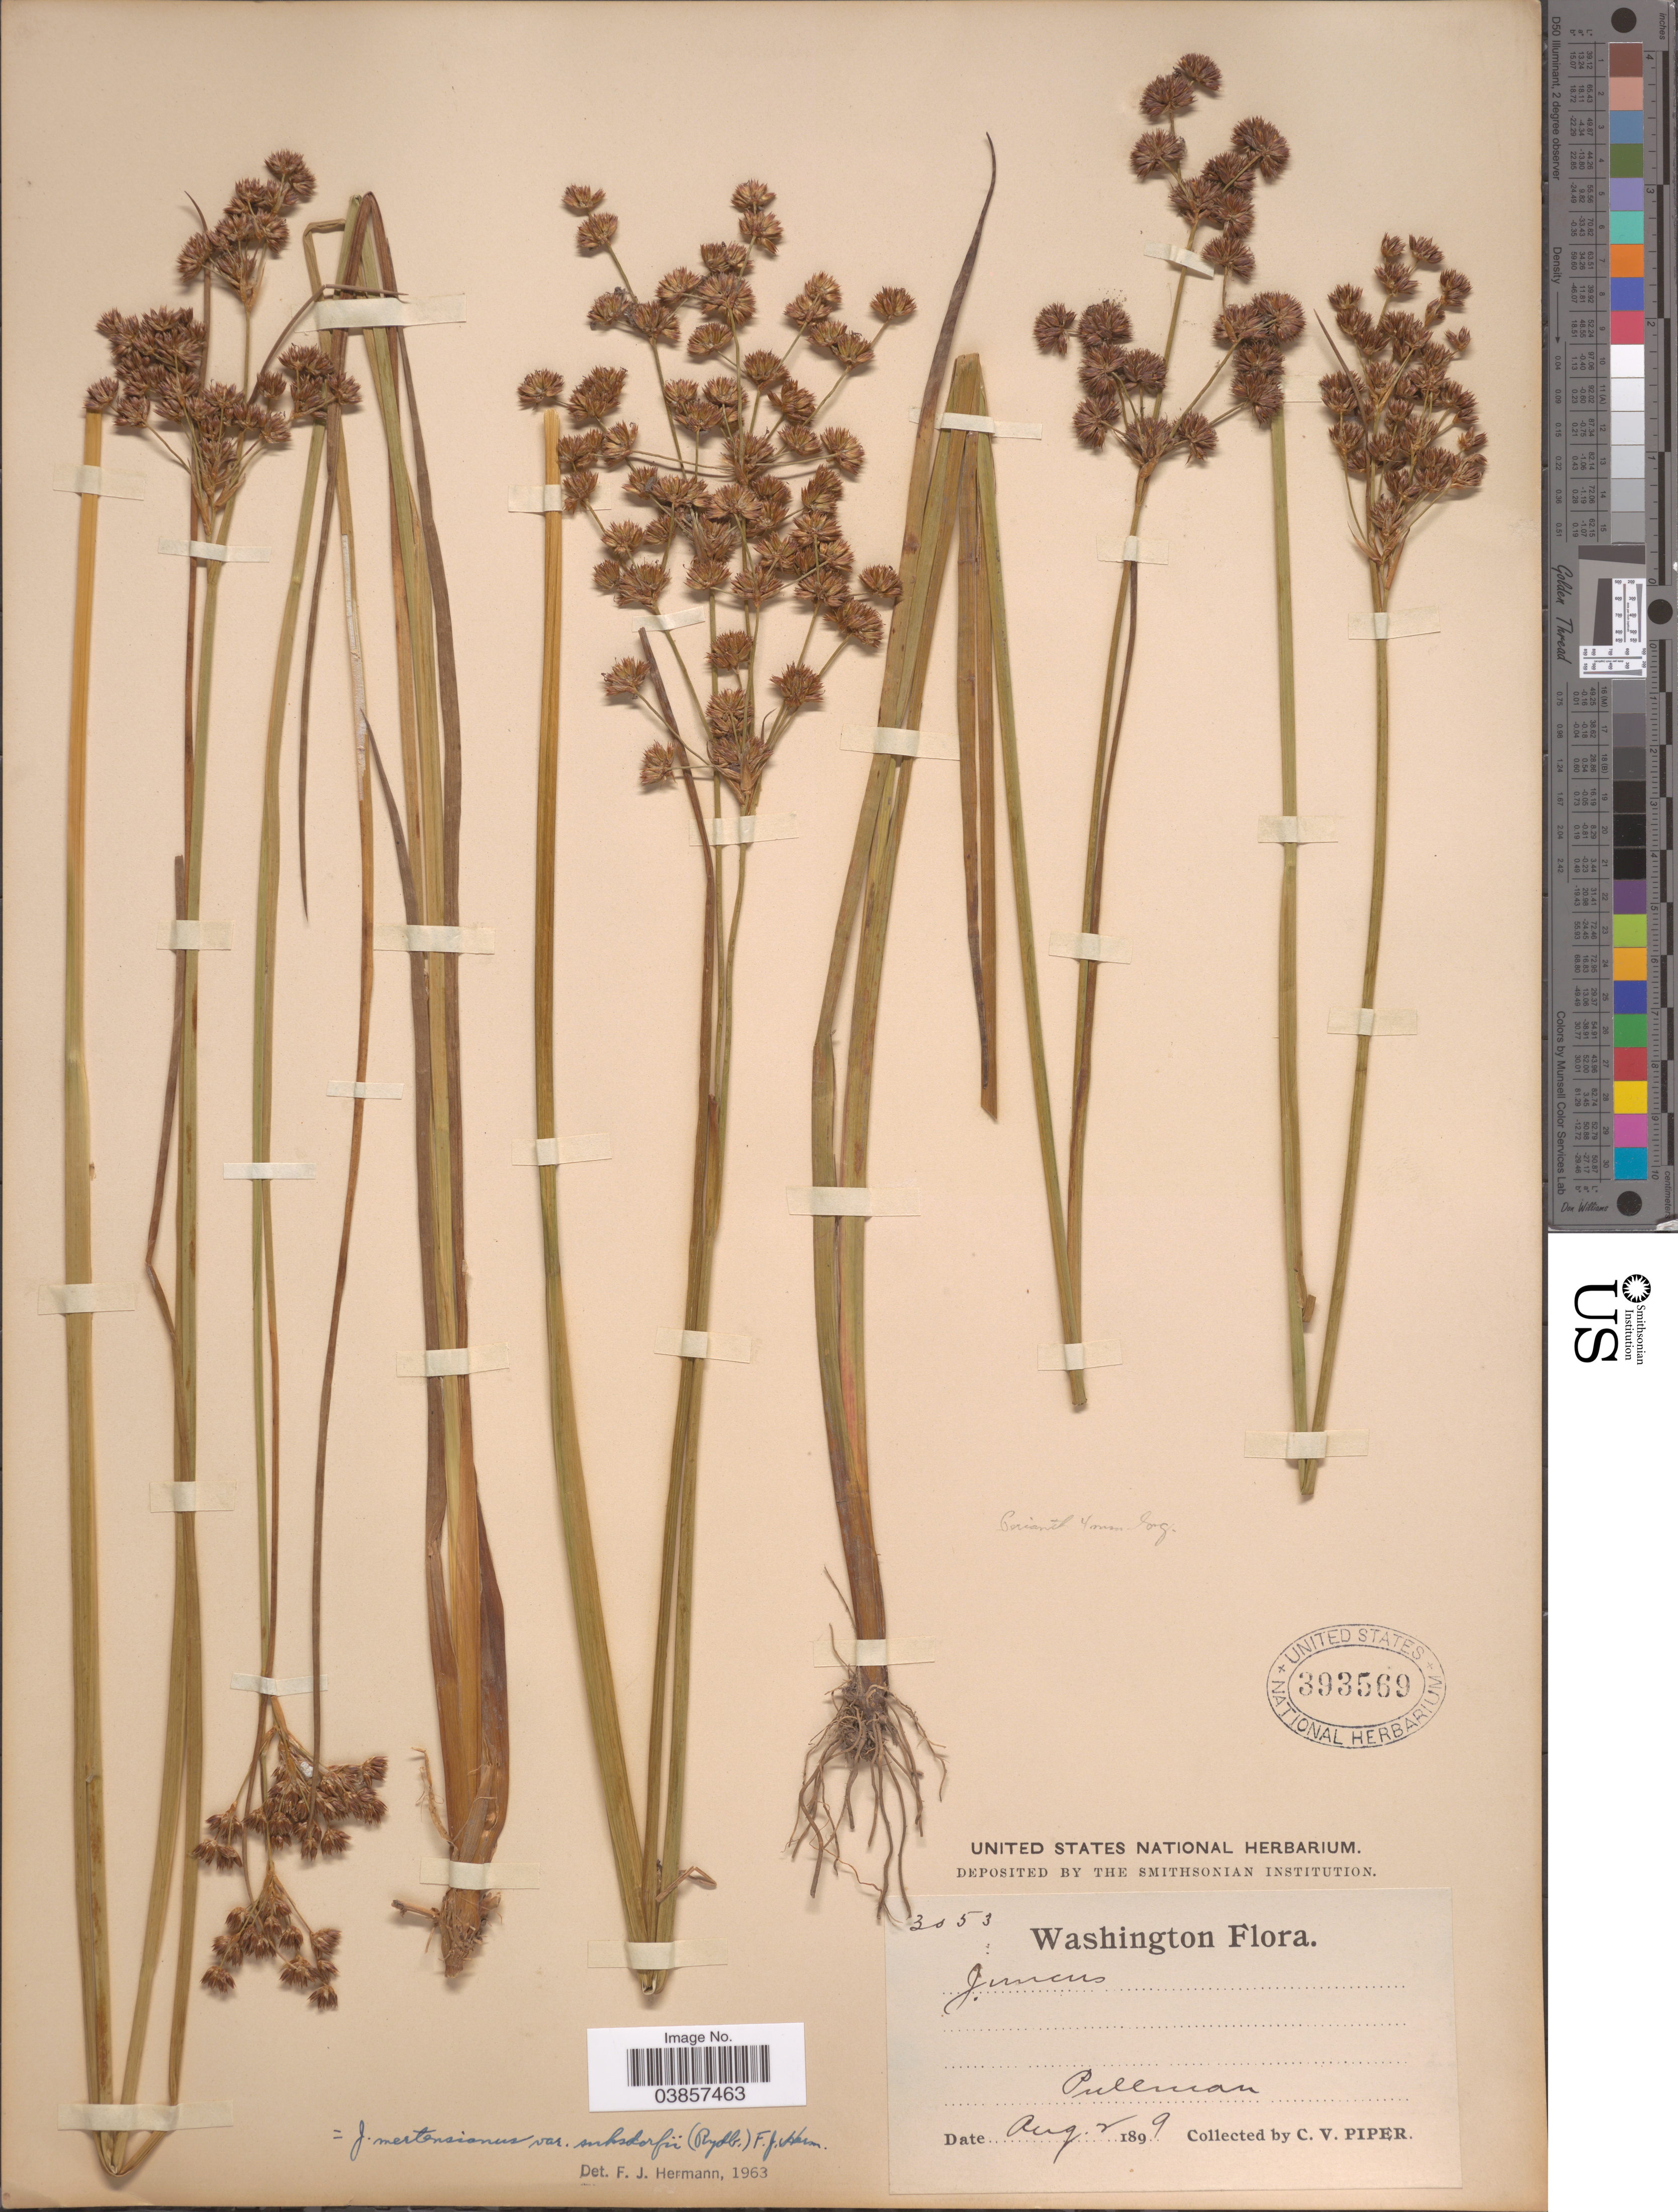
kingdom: Plantae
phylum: Tracheophyta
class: Liliopsida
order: Poales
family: Juncaceae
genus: Juncus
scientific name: Juncus suksdorfii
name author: Rydb.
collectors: C. V. Piper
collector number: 3053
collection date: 1899-08-02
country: United States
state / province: Washington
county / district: Whitman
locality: Pullman.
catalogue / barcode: US 393569